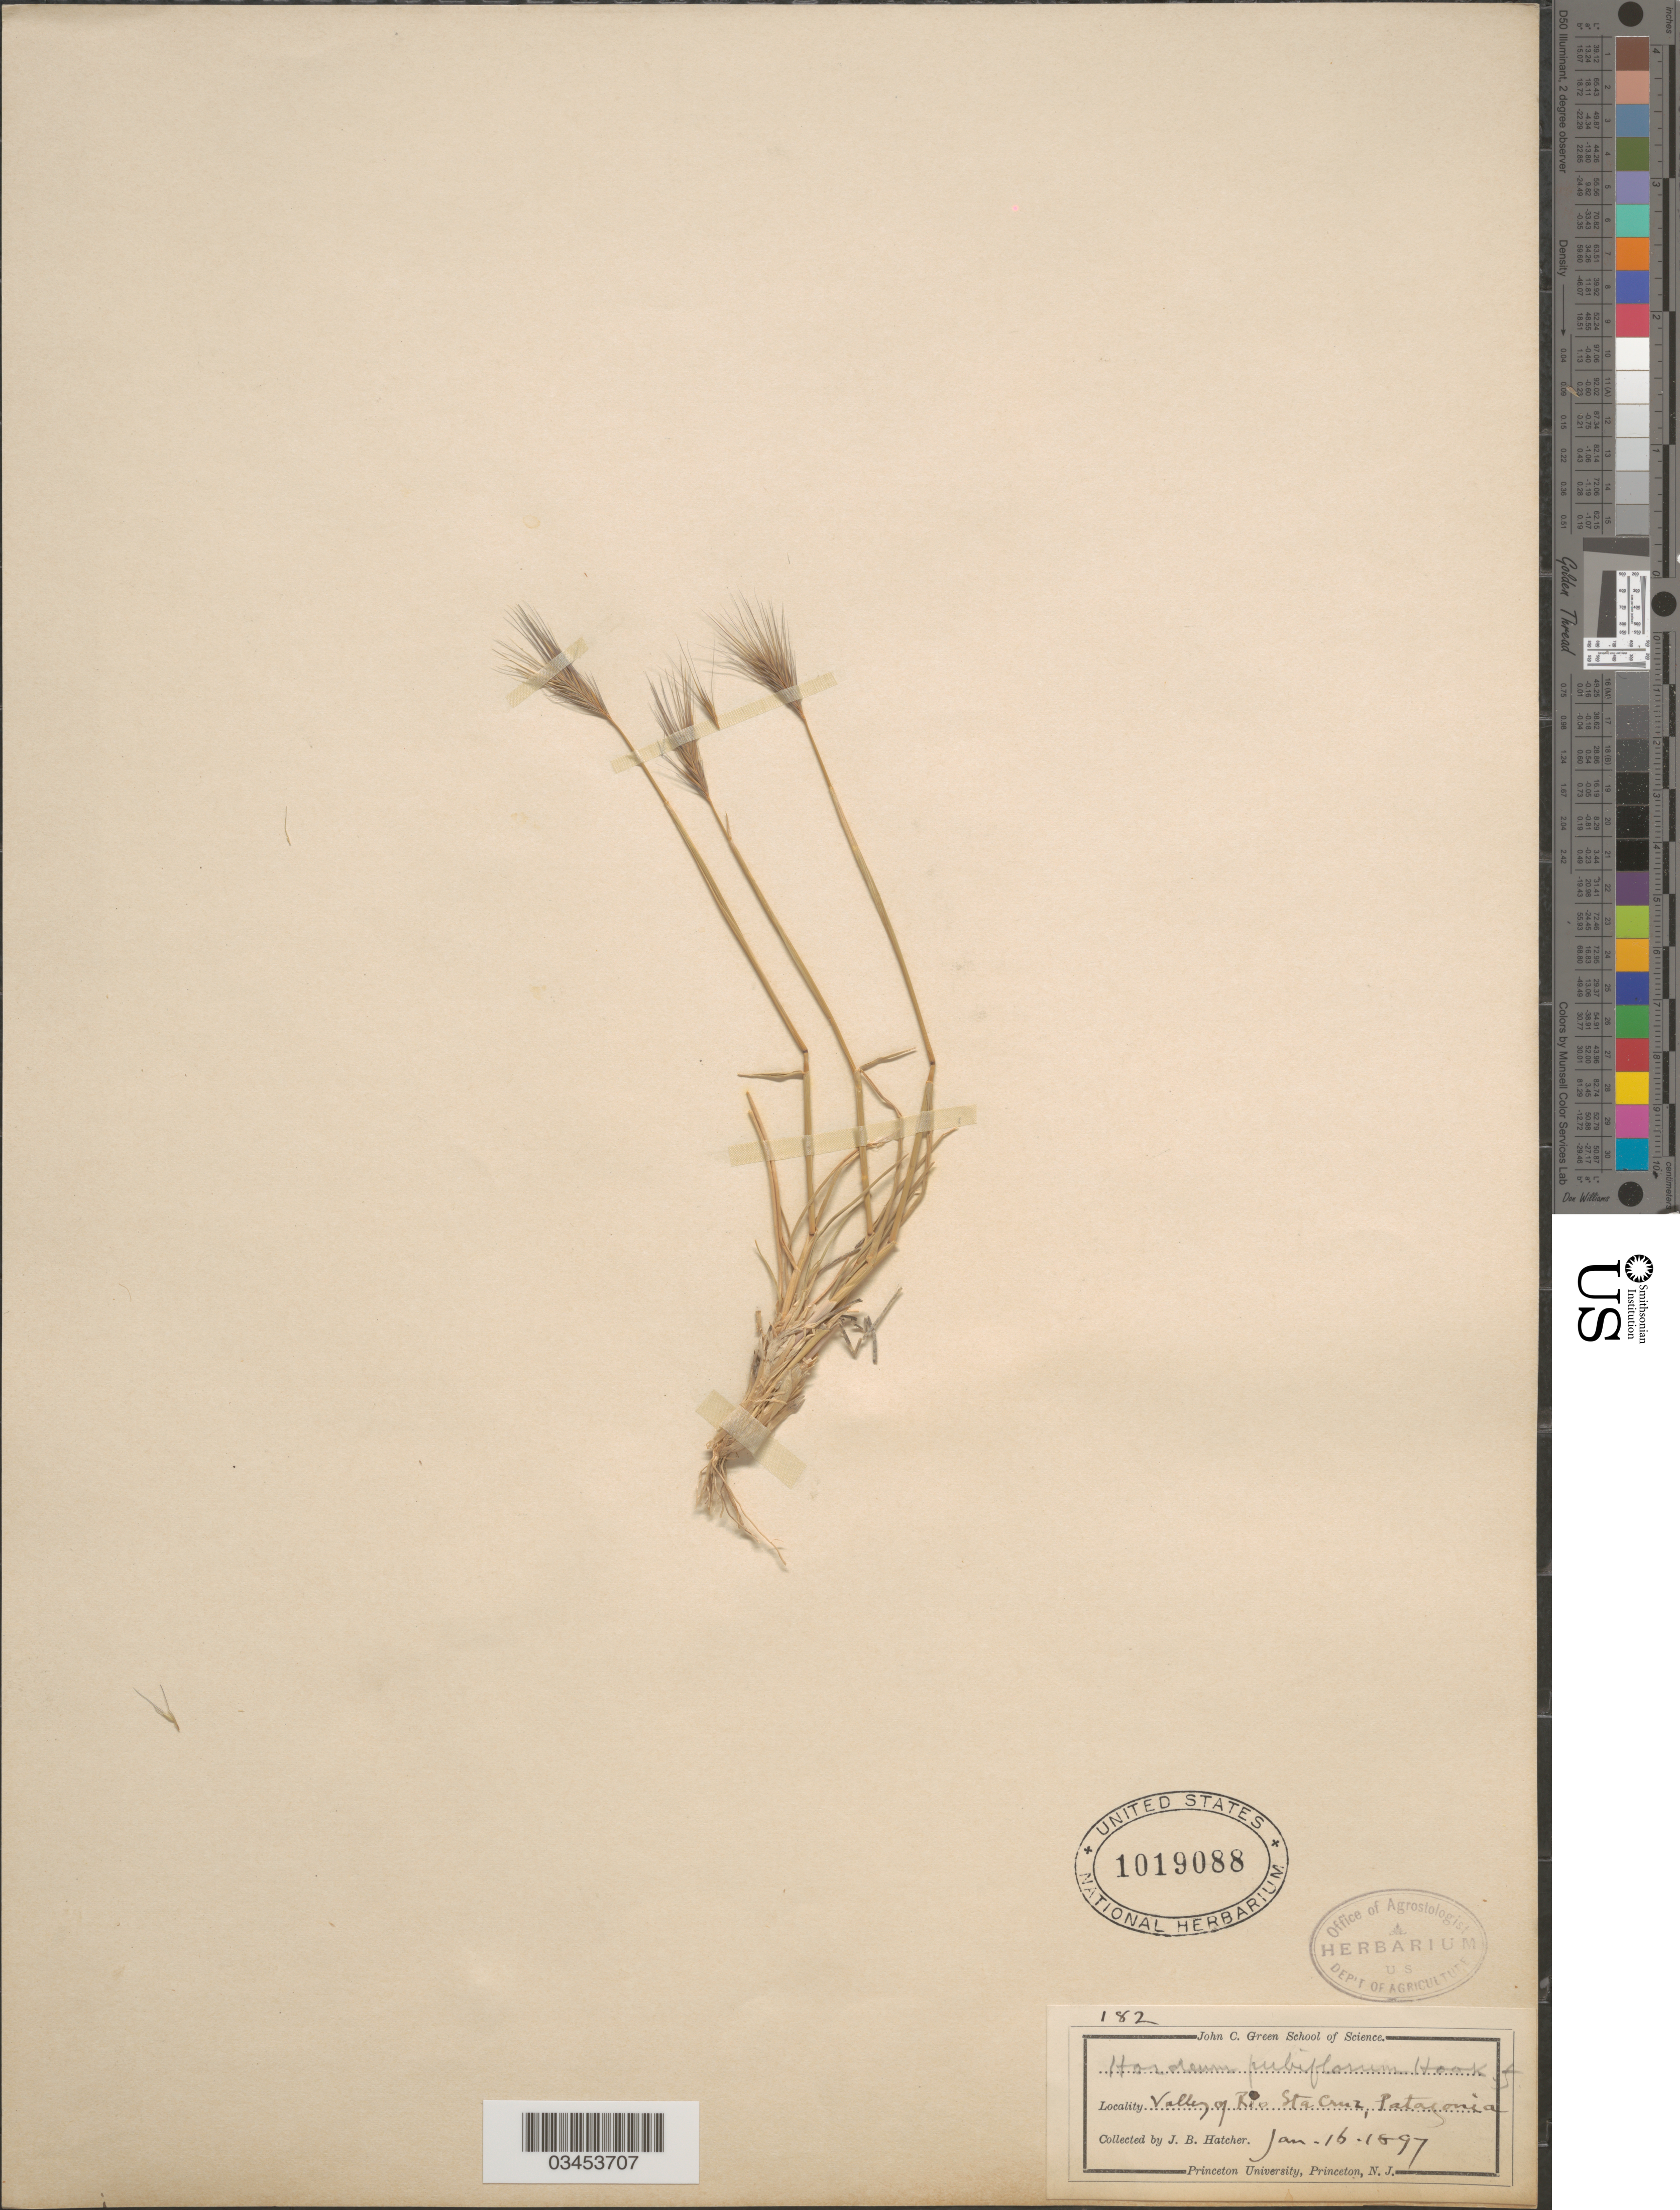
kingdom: Plantae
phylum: Tracheophyta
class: Liliopsida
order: Poales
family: Poaceae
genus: Hordeum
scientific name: Hordeum pubiflorum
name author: Hook. f.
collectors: J. Hatcher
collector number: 182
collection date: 1897-01-16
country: Argentina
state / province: Santa Cruz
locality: Valley of Rio Sta Cruz, Patagonia.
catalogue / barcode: US 1019088